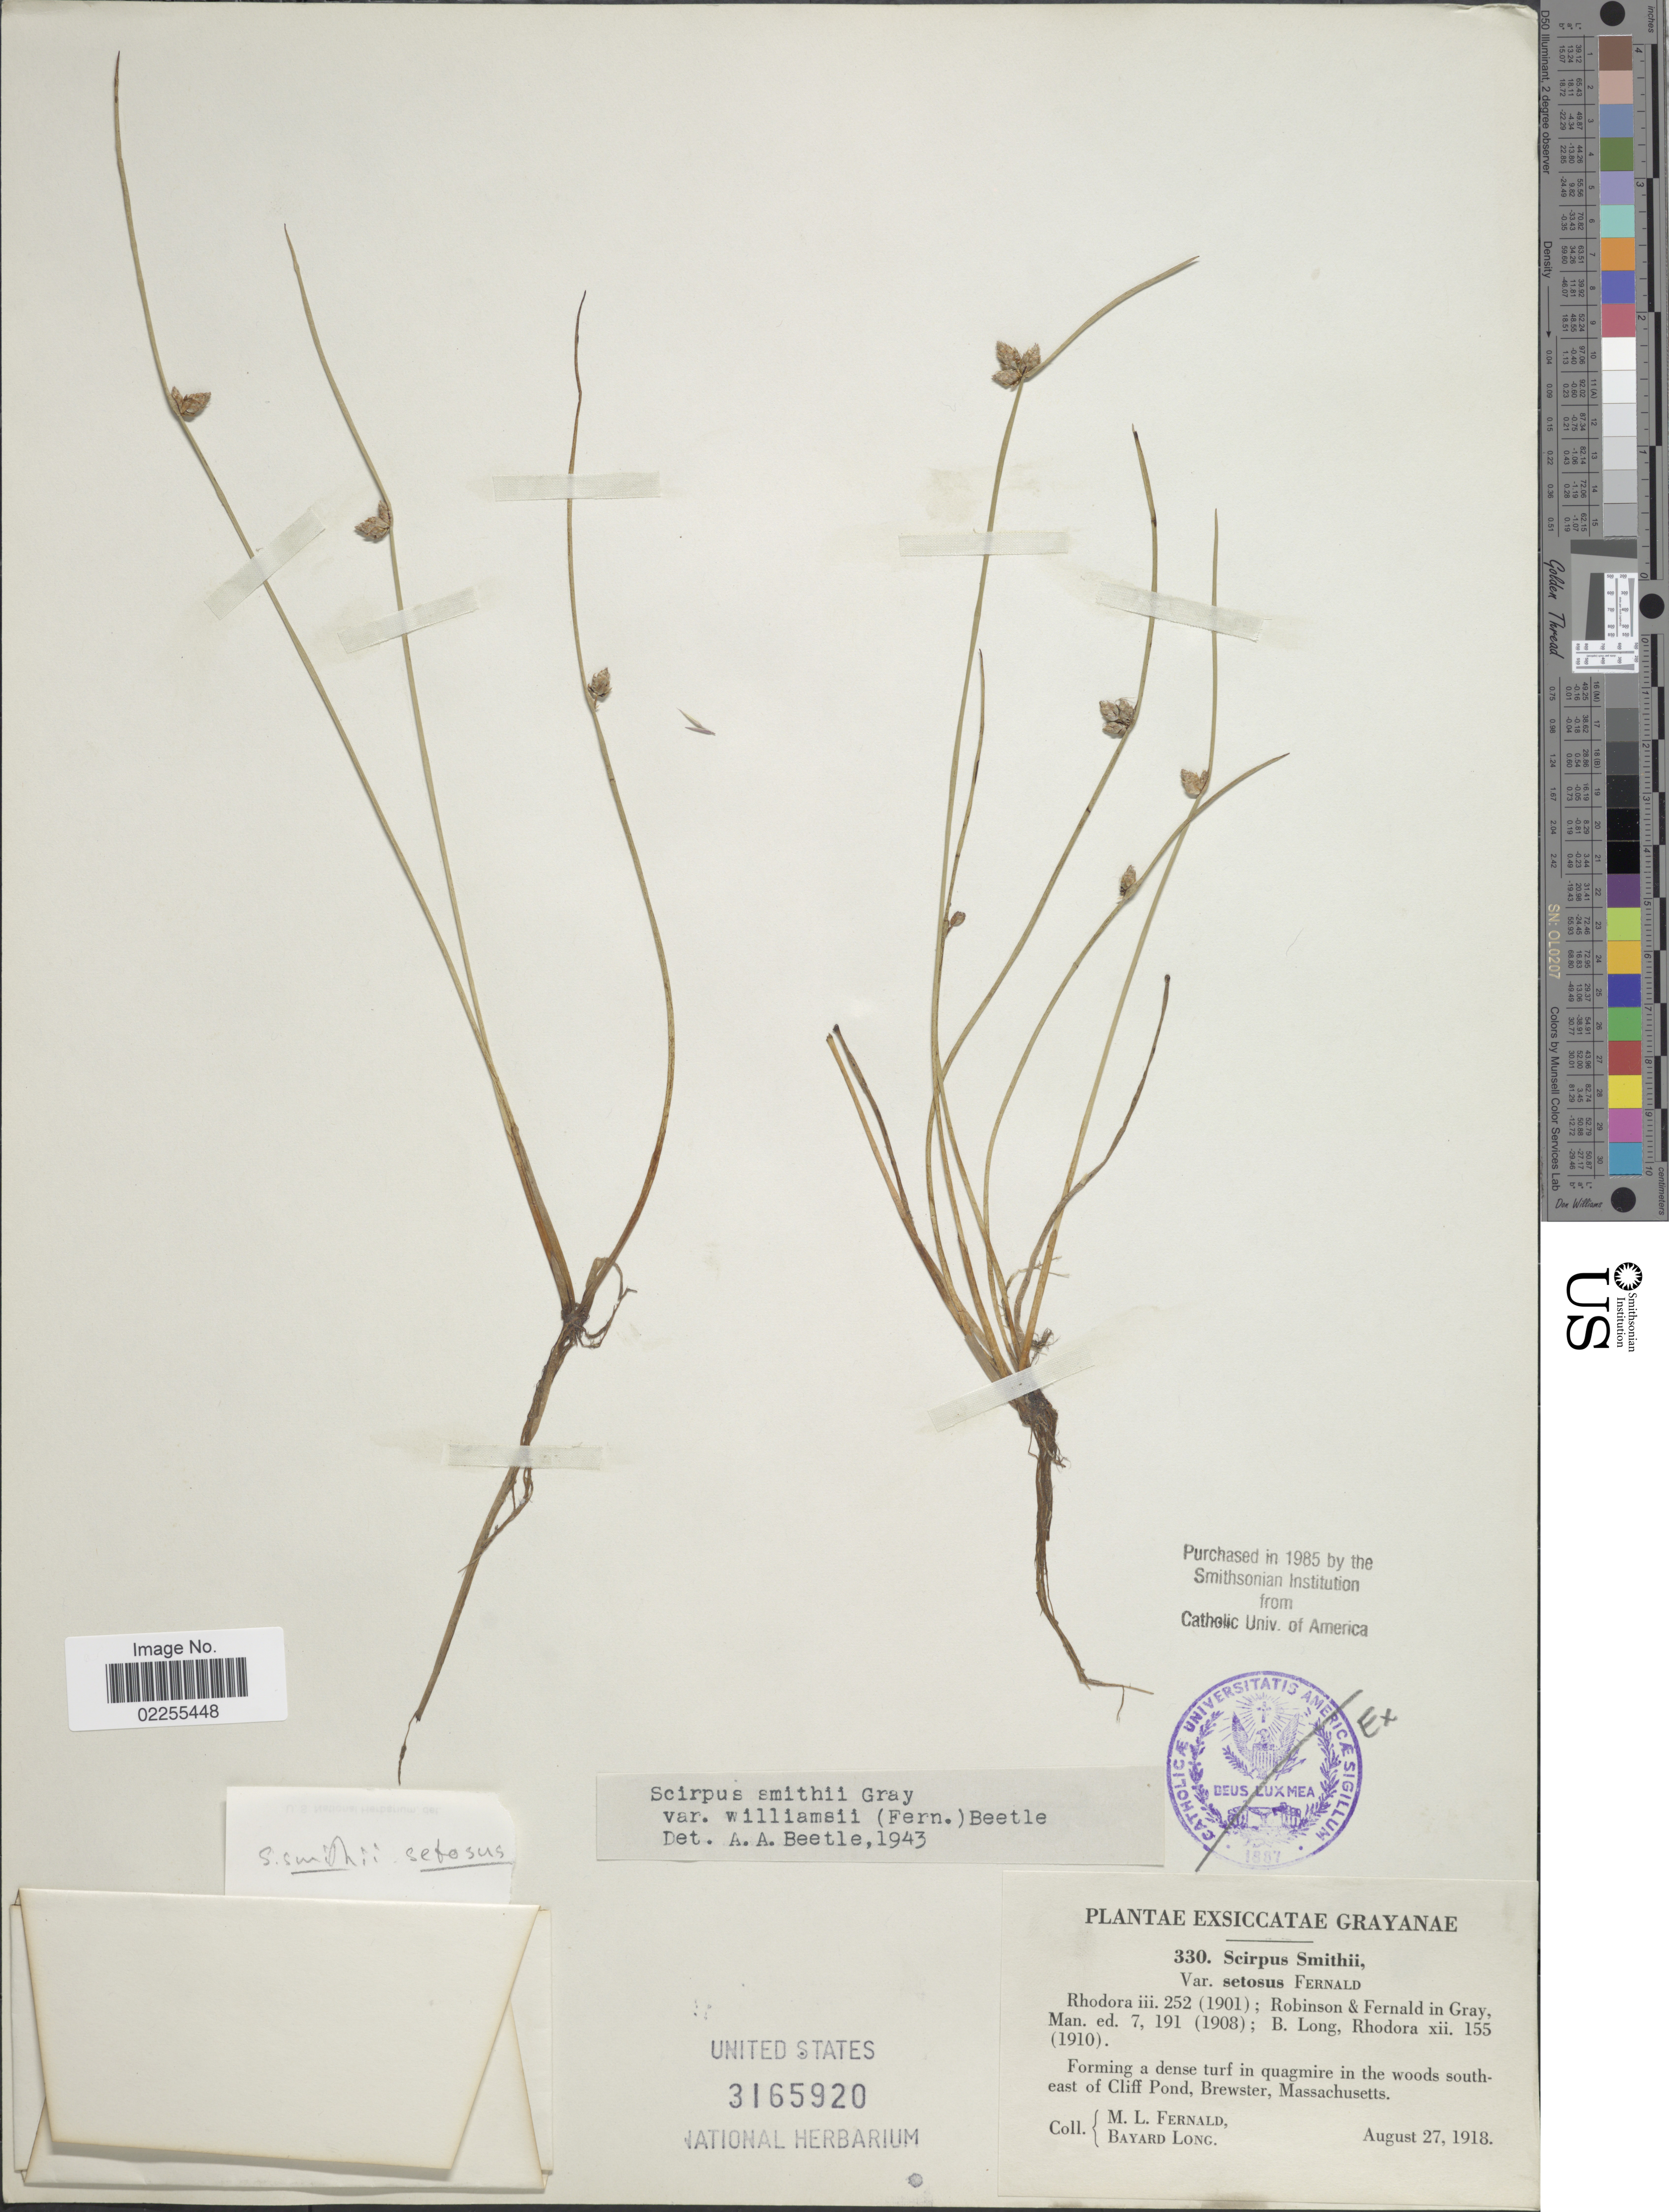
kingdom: Plantae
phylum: Tracheophyta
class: Liliopsida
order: Poales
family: Cyperaceae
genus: Schoenoplectus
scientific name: Schoenoplectus smithii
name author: (A. Gray) Soják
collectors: M. L. Fernald & B. Long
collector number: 330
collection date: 1918-08-27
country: United States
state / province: Massachusetts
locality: In quagmire in the woods southeast of Cliff Pond, Brewster, Grayanae.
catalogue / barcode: US 3165920